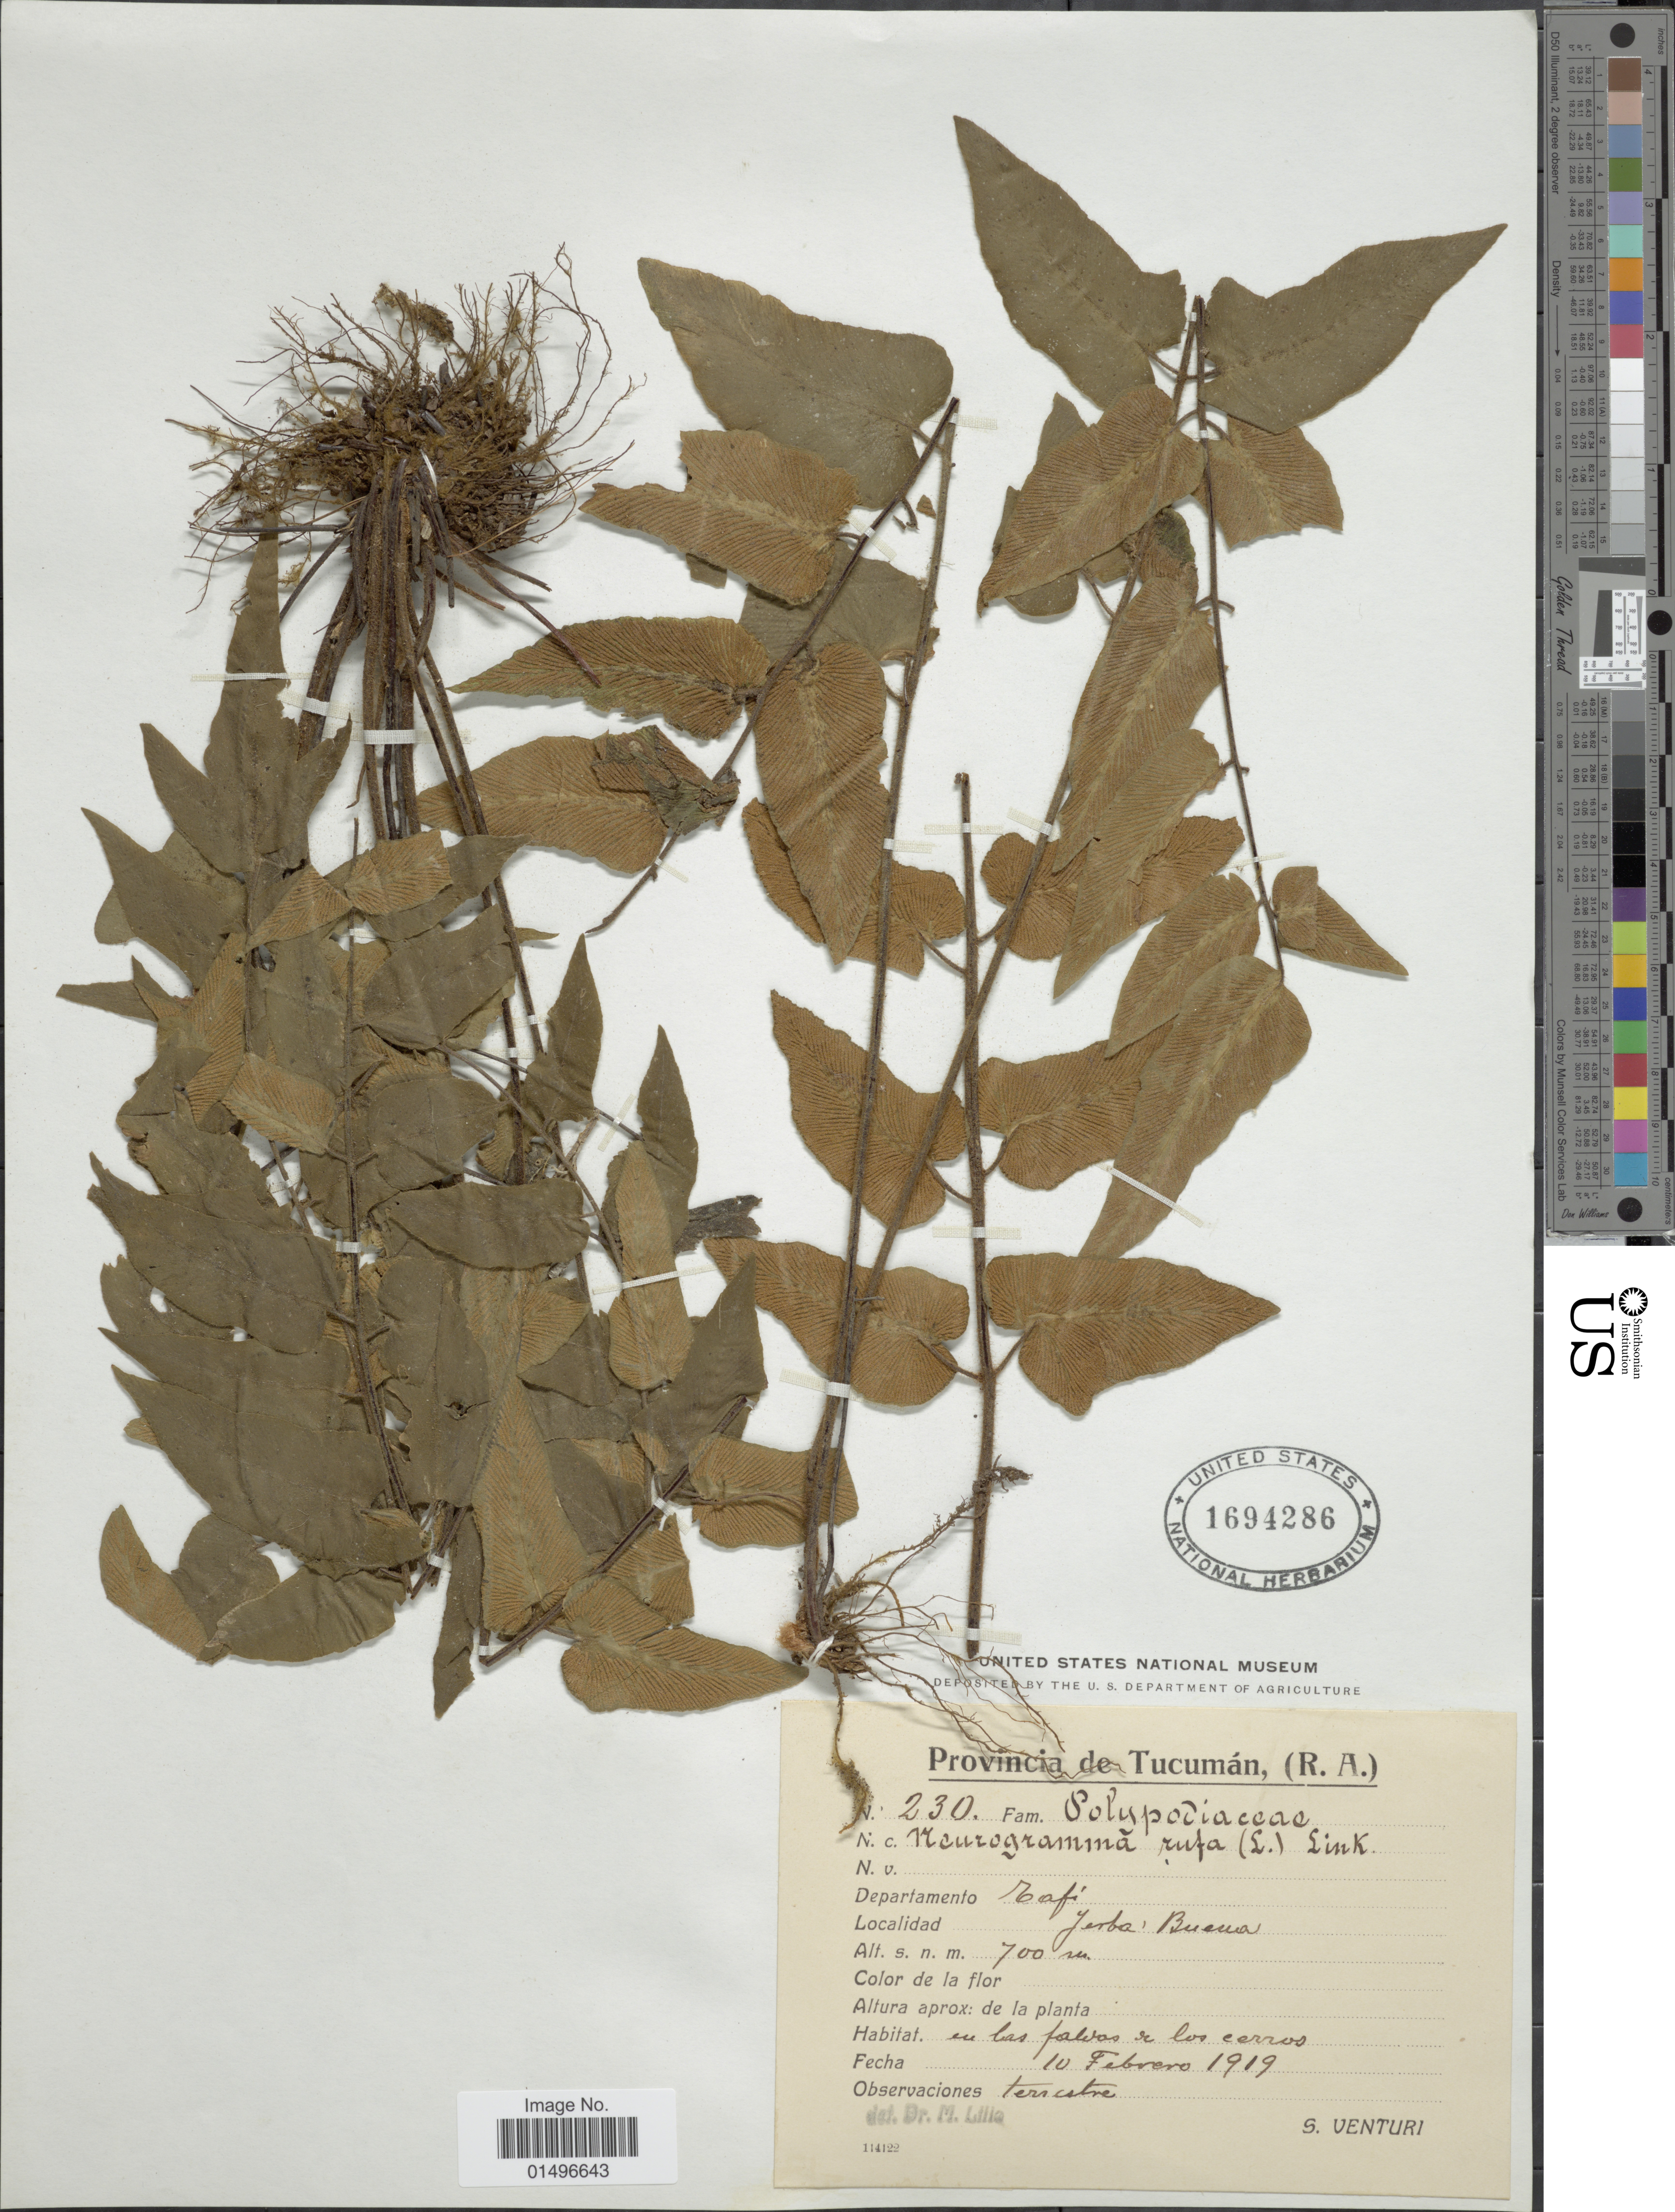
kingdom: Plantae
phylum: Tracheophyta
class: Polypodiopsida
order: Polypodiales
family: Pteridaceae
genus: Hemionitis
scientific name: Hemionitis tomentosa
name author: (Lam.) Raddi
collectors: S. Venturi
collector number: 230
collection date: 1919-02-10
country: Argentina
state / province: Tucuman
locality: Jerba Buenia.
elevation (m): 700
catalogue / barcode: US 1694286